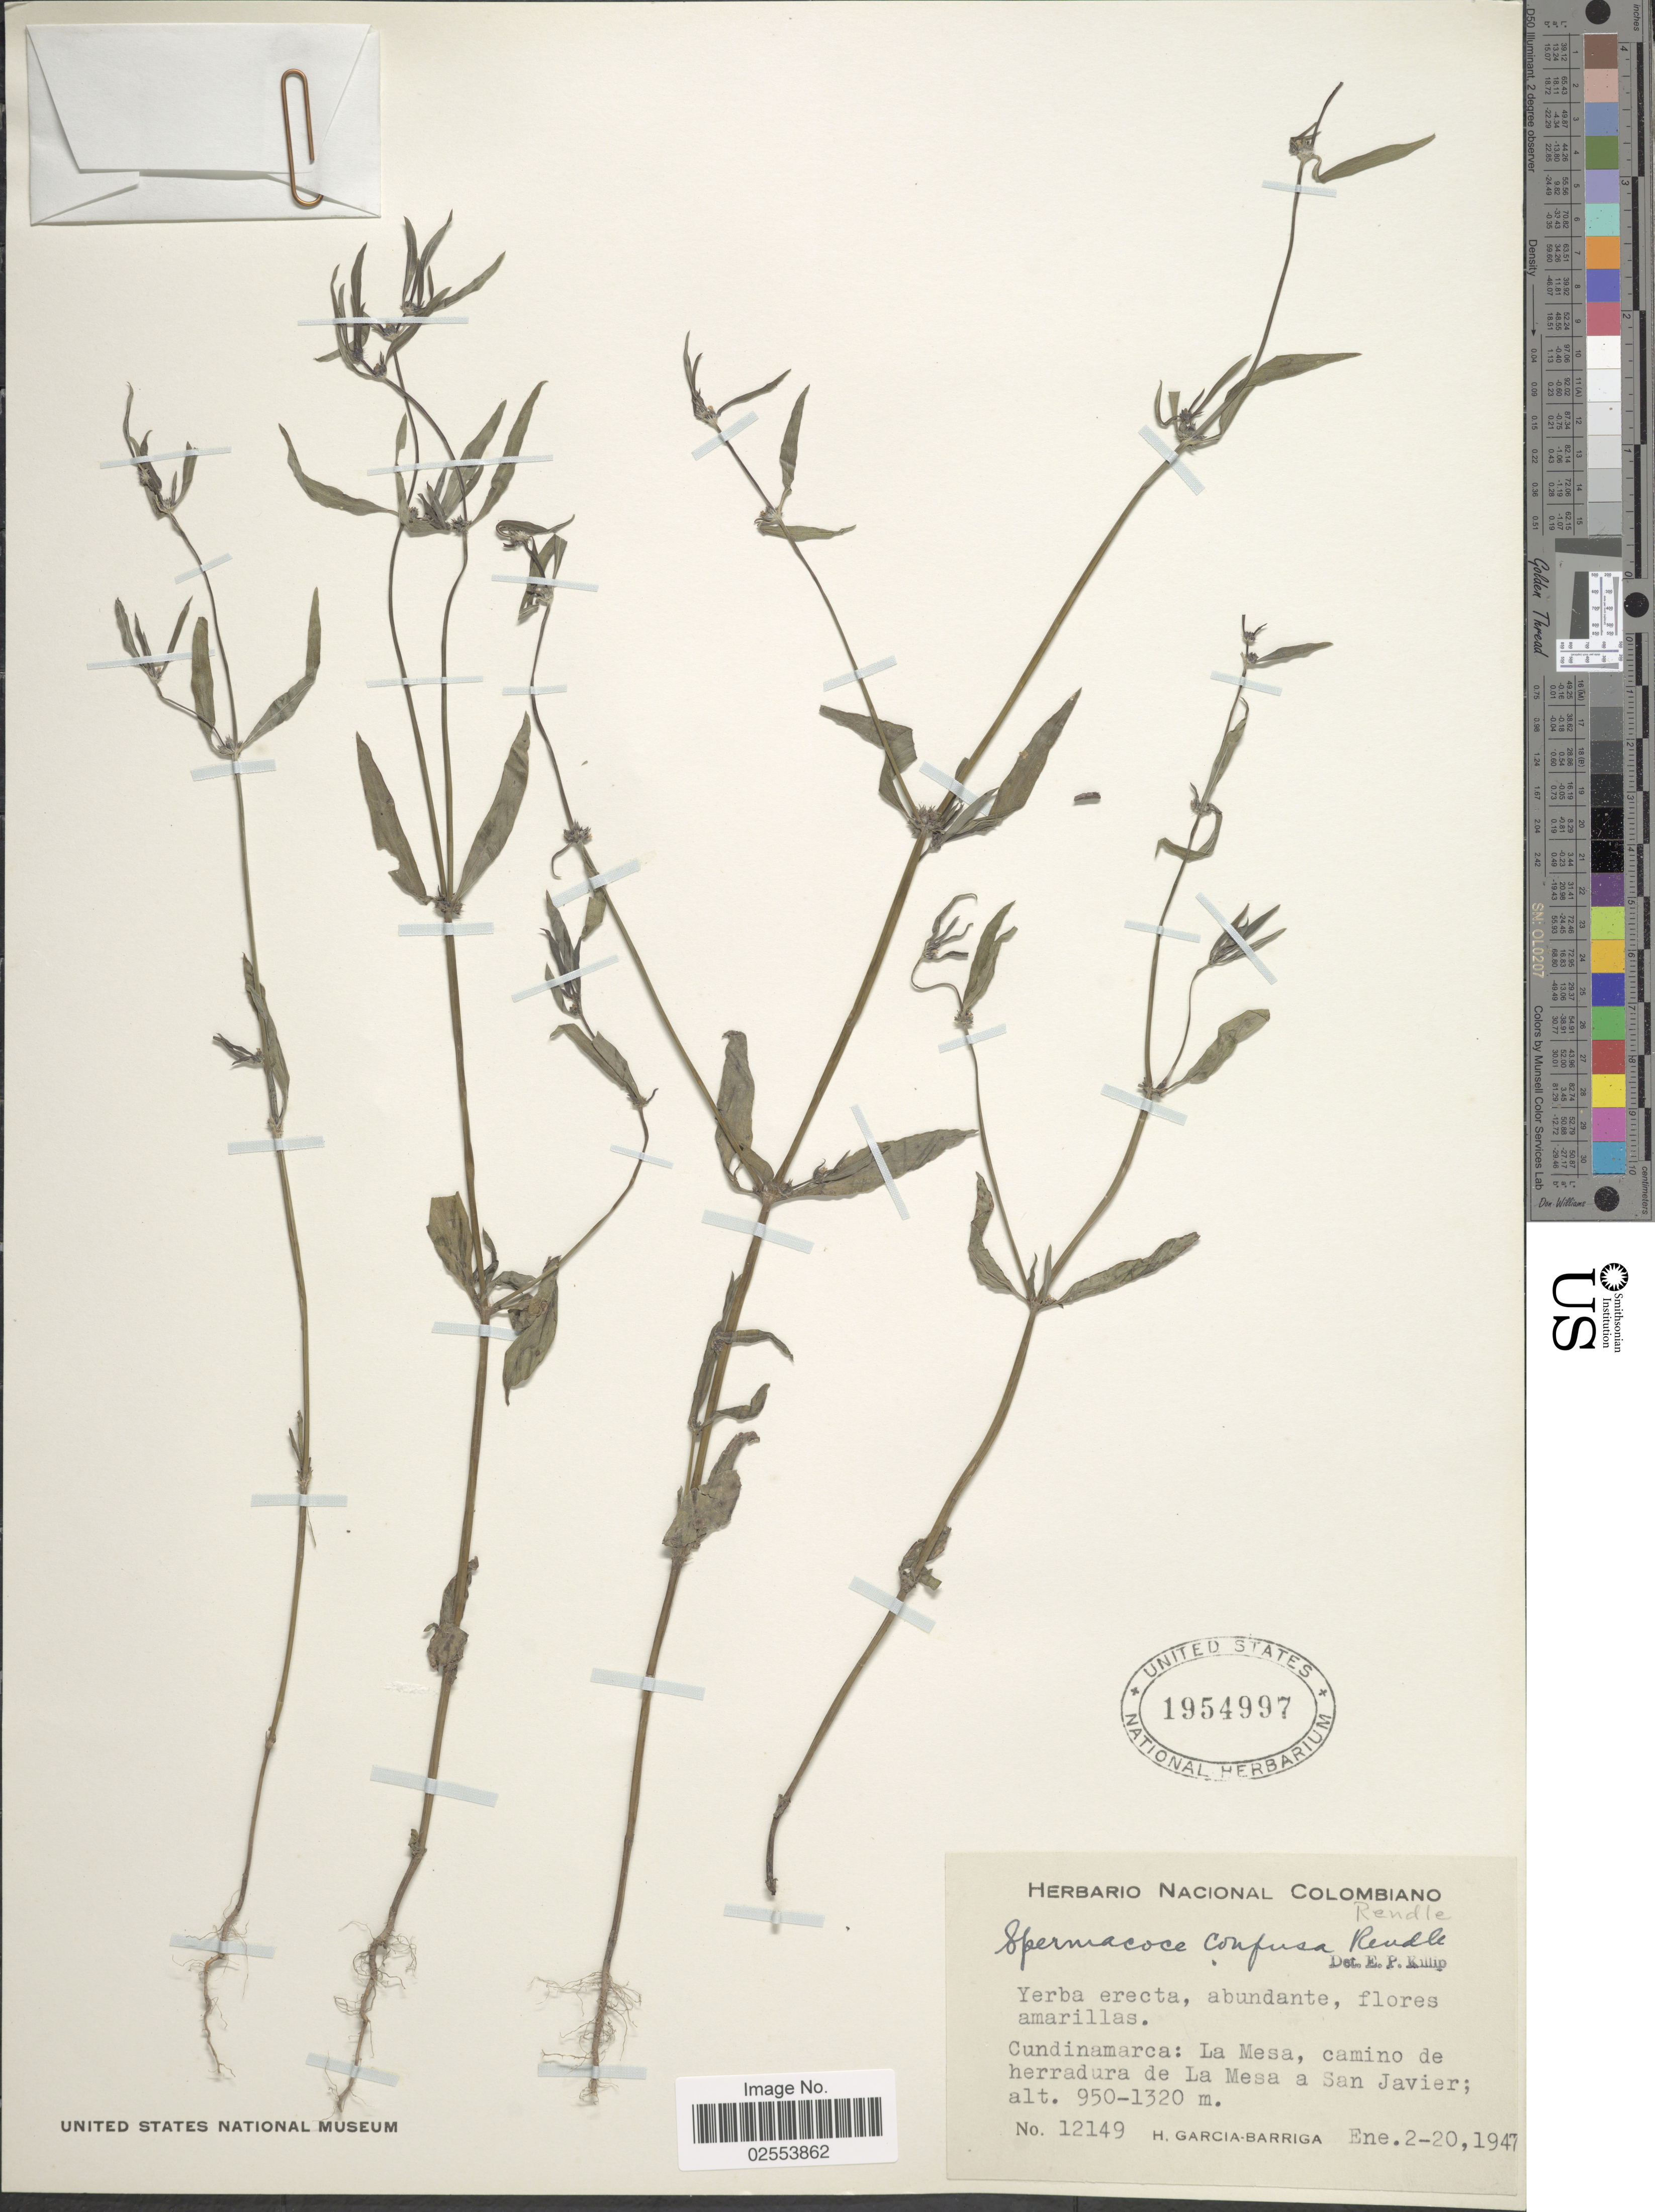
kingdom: Plantae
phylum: Tracheophyta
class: Magnoliopsida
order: Gentianales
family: Rubiaceae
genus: Spermacoce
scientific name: Spermacoce confusa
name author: Rendle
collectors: H. García Barriga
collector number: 12149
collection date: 1947-01-02/1947-01-20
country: Colombia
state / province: Cundinamarca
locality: La Mesa, camino de herradura de La Mesa a San Javier.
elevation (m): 950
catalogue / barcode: US 1954997